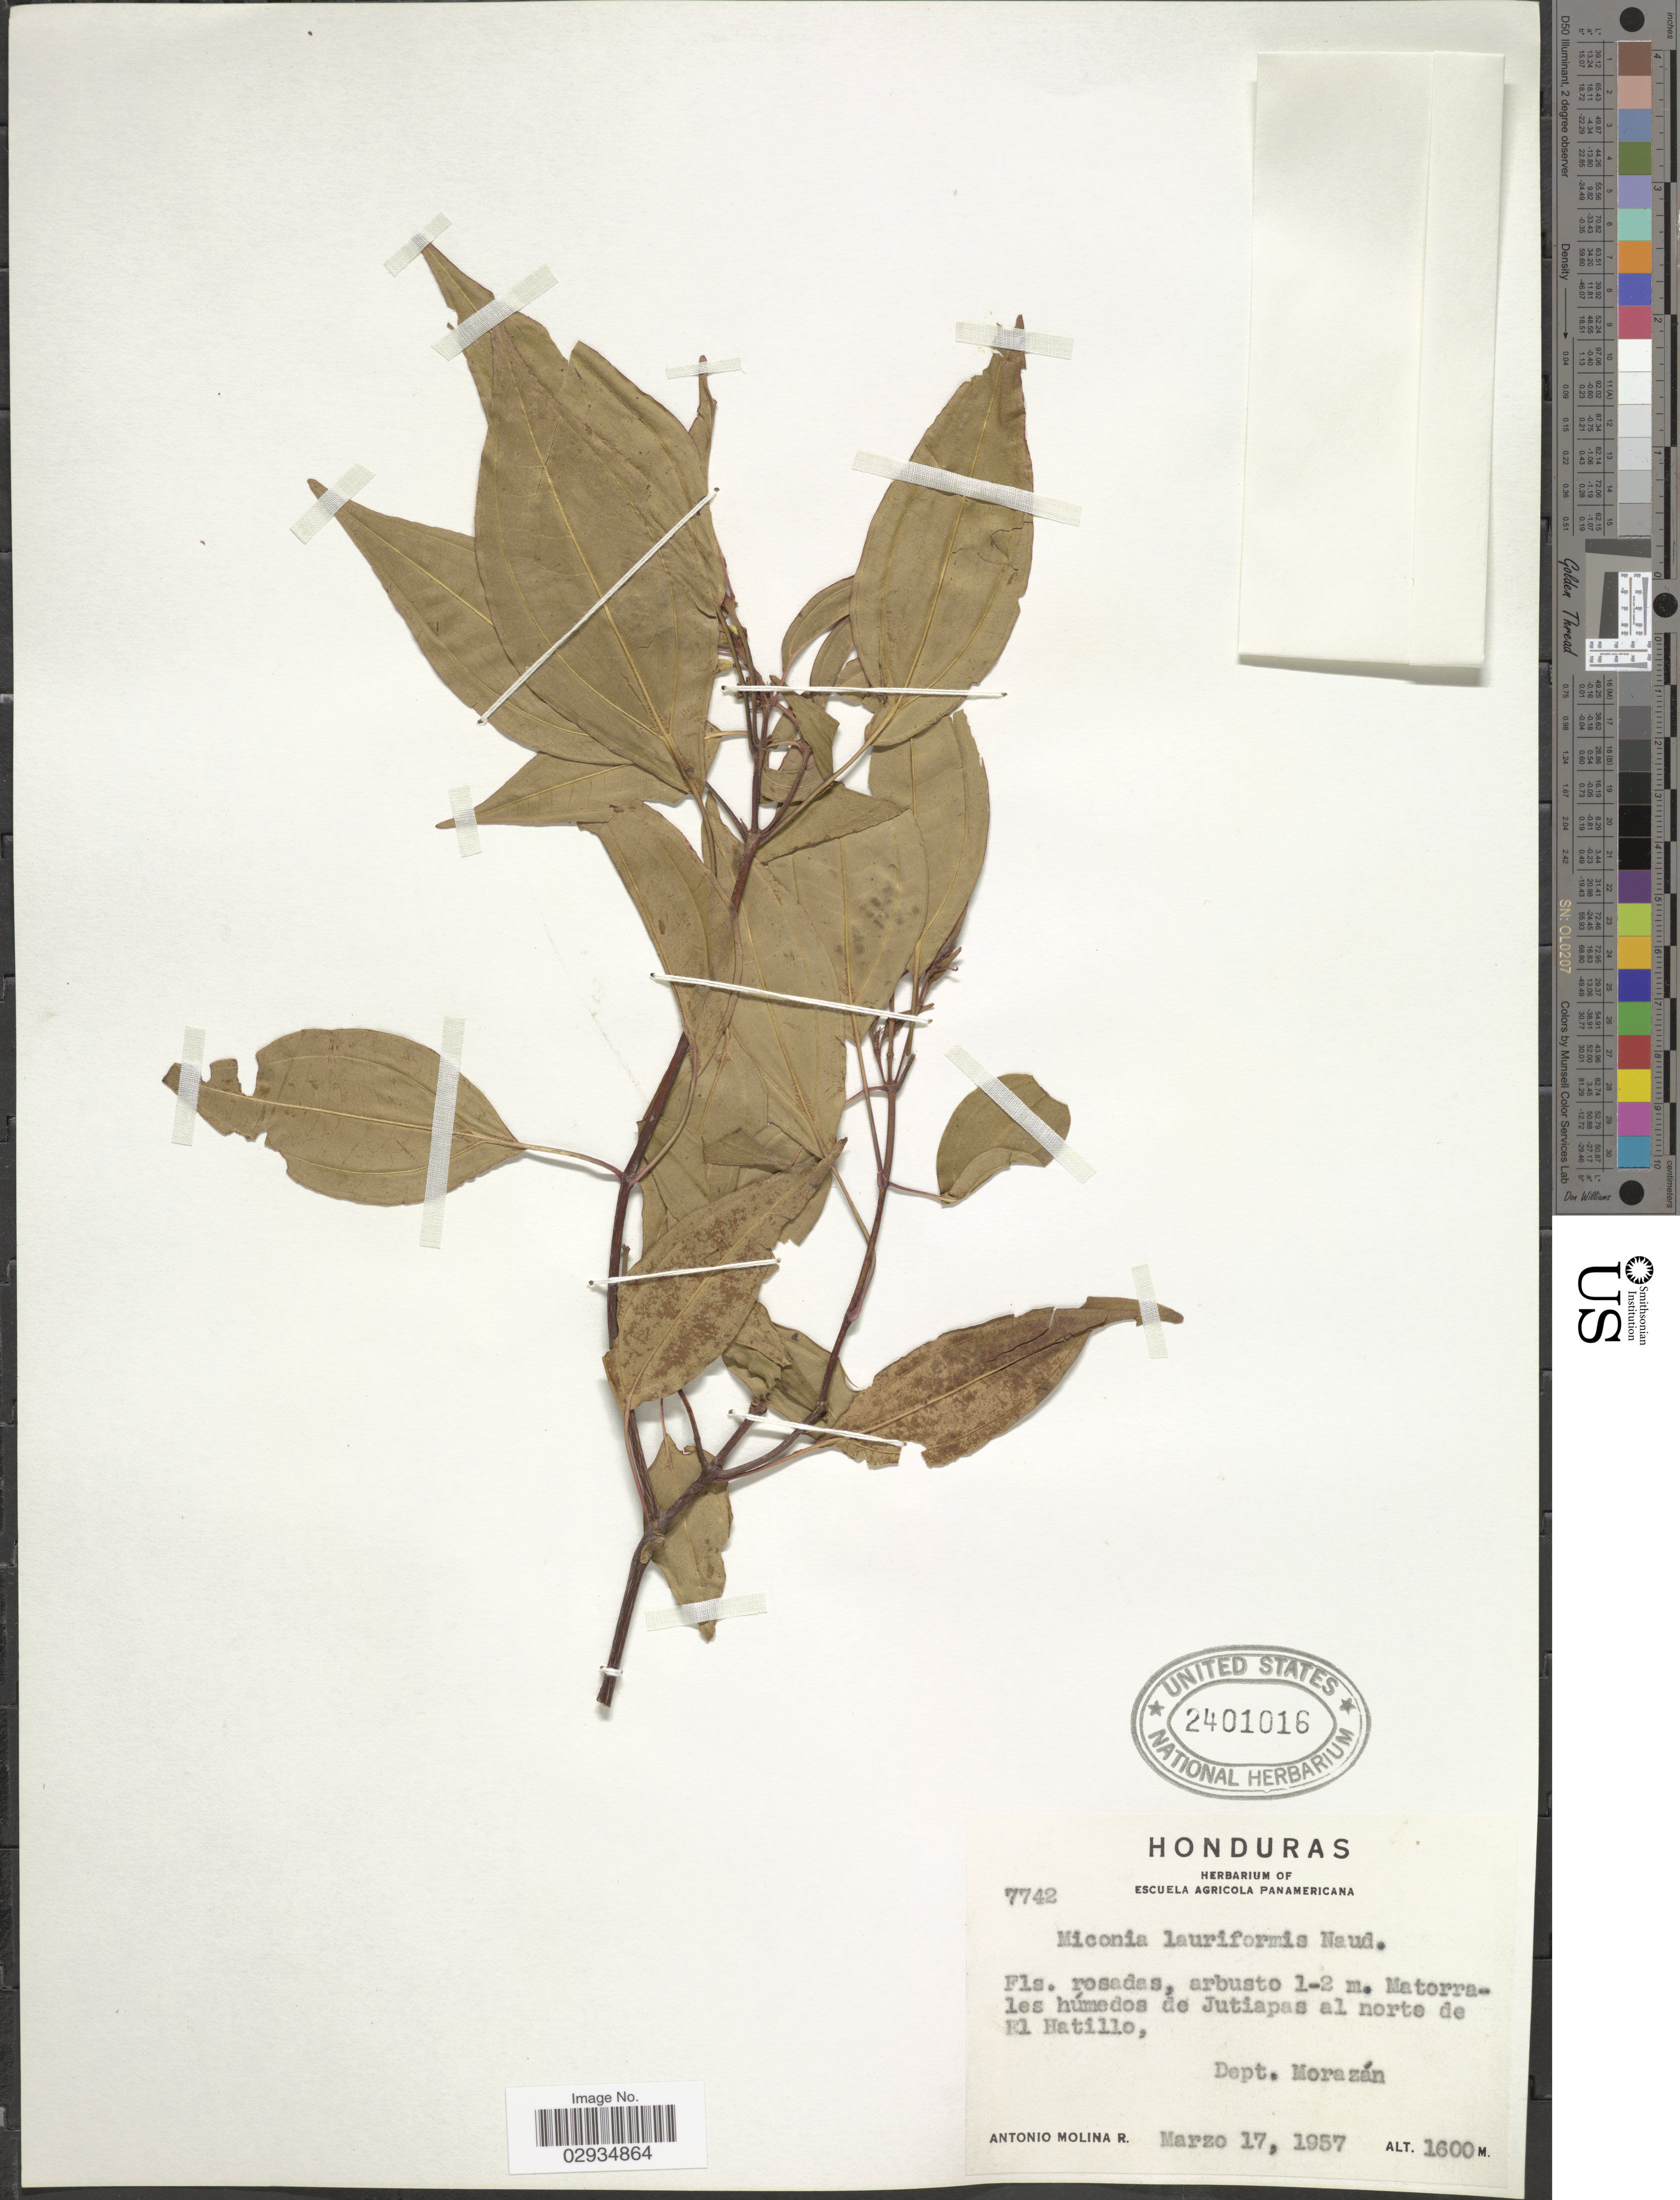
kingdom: Plantae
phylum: Tracheophyta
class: Magnoliopsida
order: Myrtales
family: Melastomataceae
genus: Miconia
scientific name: Miconia lauriformis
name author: Naudin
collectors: A. Molina R.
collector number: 7742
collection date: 1957-03-17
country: Honduras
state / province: Fco. Morazán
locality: Jutiapas al norte de El Hatillo, Dept. Morazán.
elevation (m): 1600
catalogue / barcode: US 2401016